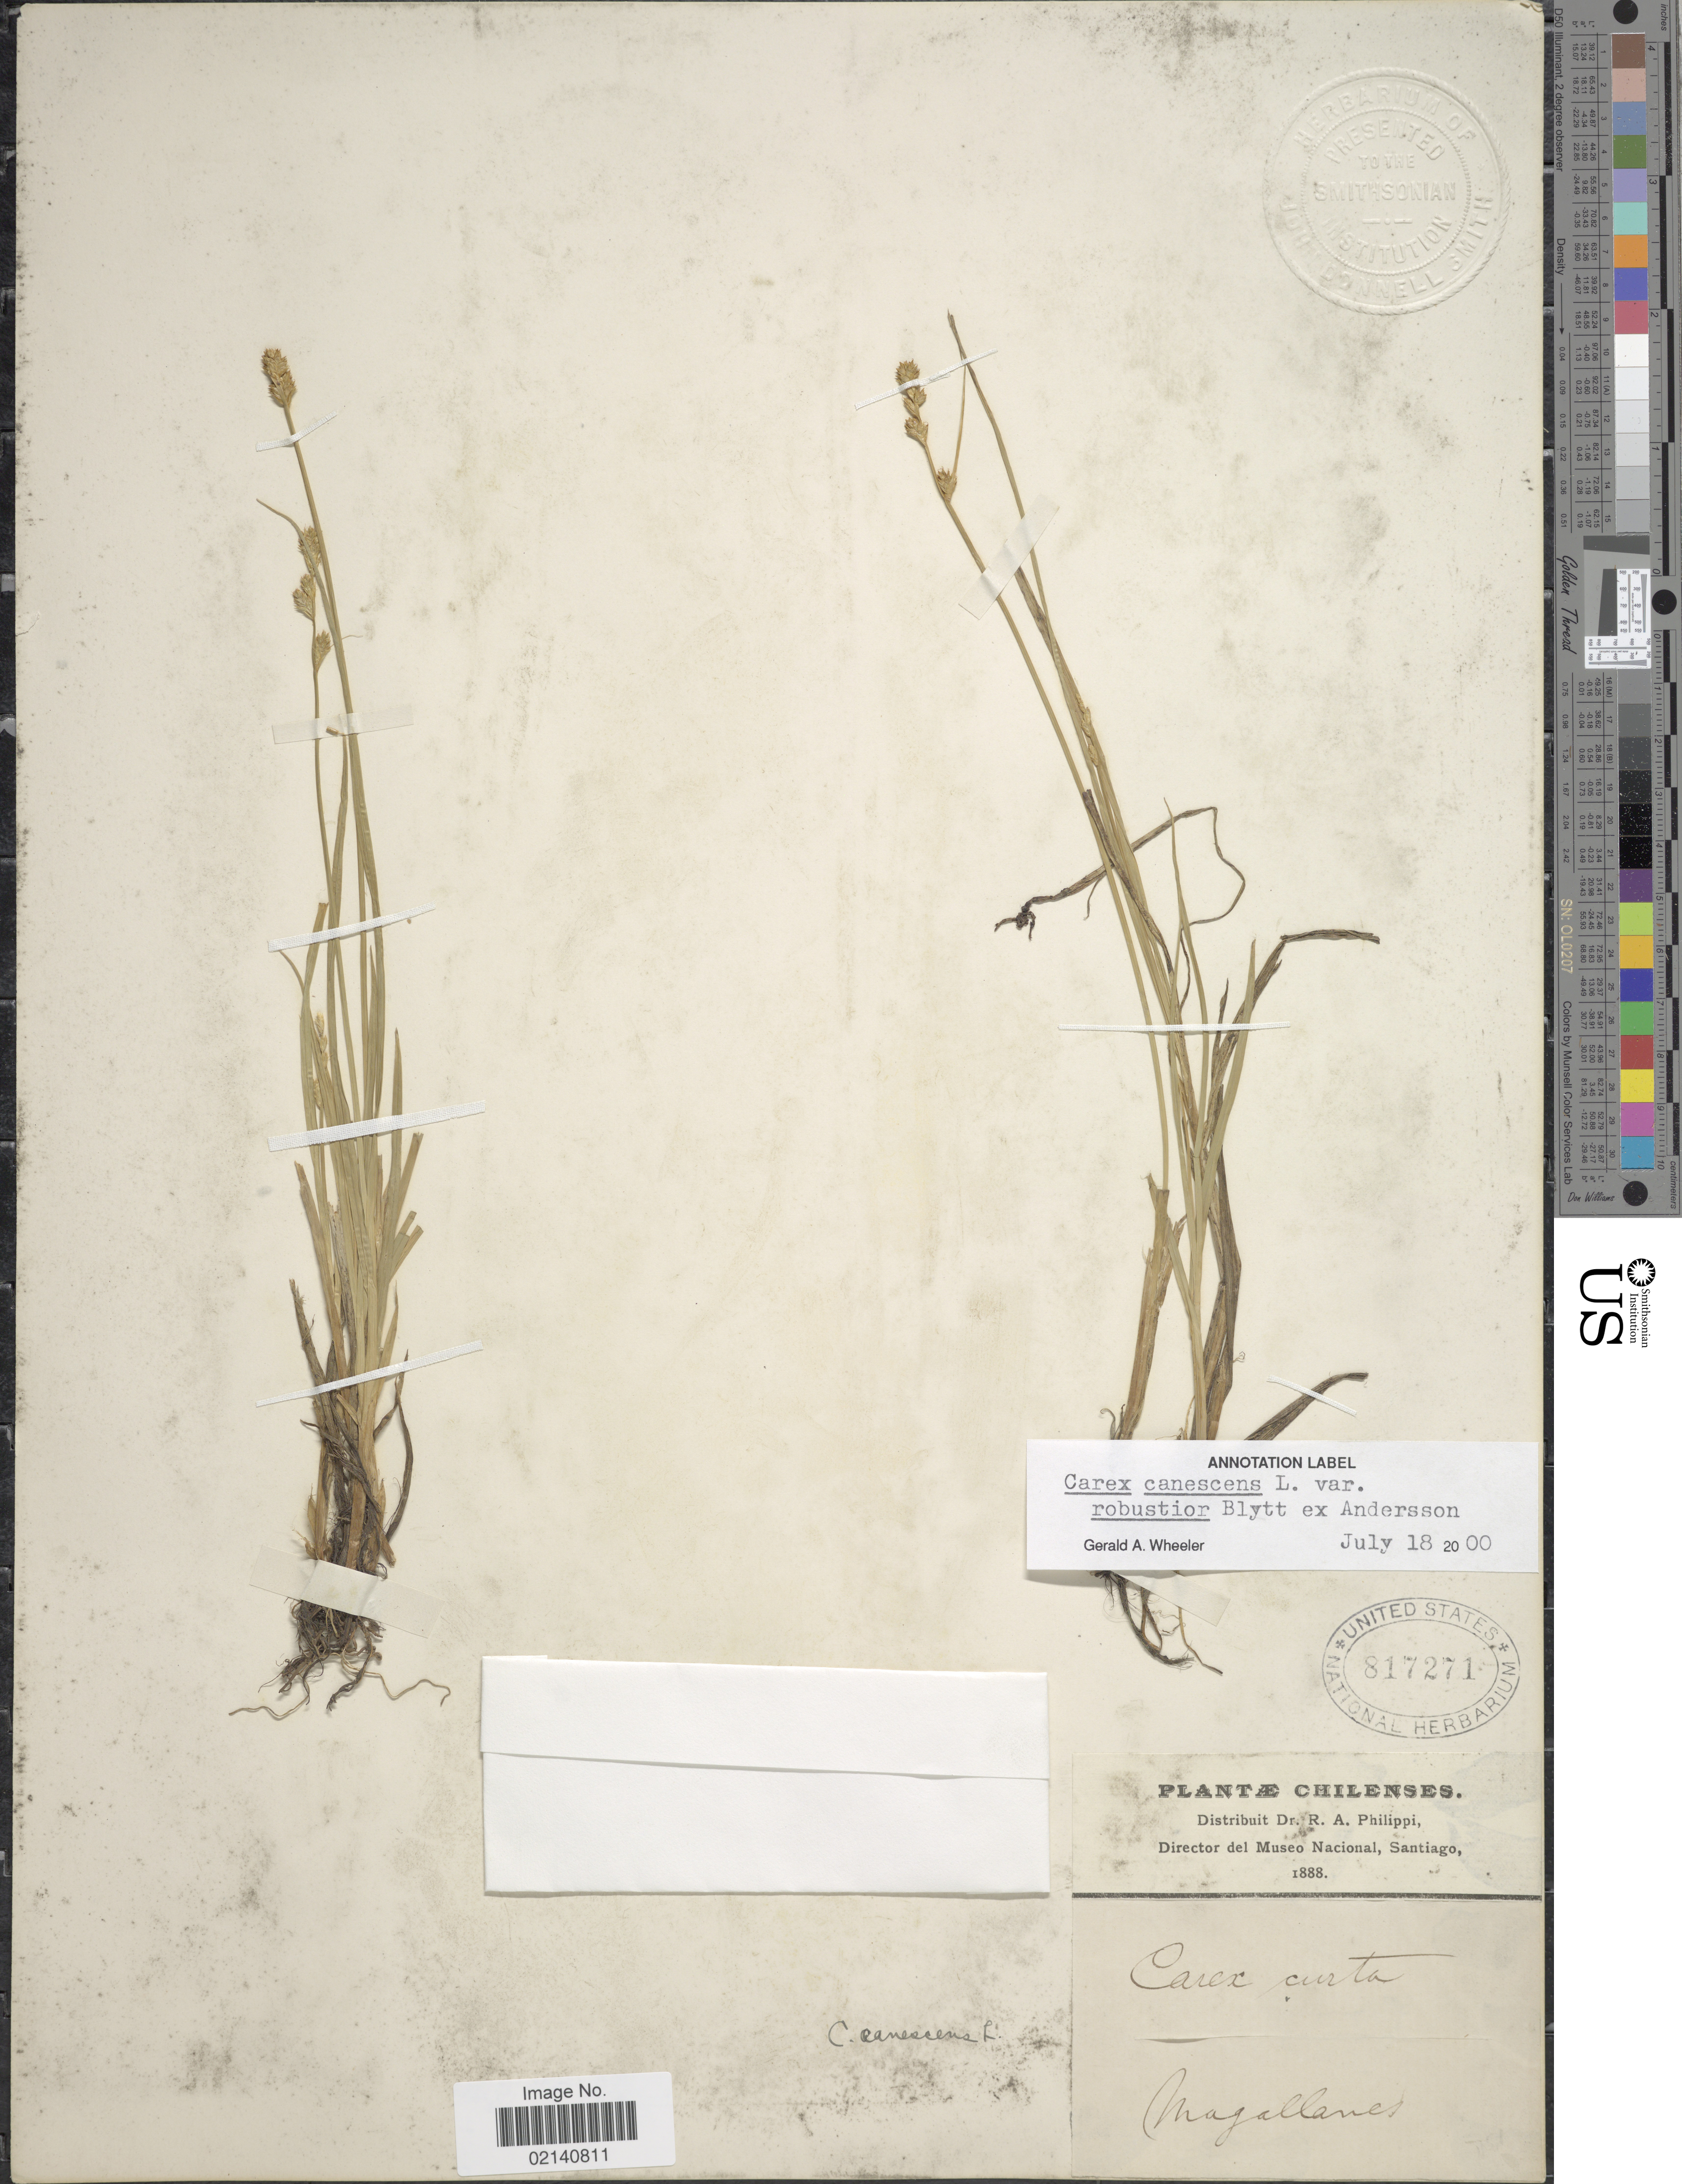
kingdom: Plantae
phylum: Tracheophyta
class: Liliopsida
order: Poales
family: Cyperaceae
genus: Carex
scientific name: Carex canescens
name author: L.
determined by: Jiménez-Mejías, P.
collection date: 1888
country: Chile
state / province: Magallanes y de la Antártica Chilena (XII)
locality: Magallanes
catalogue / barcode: US 817271